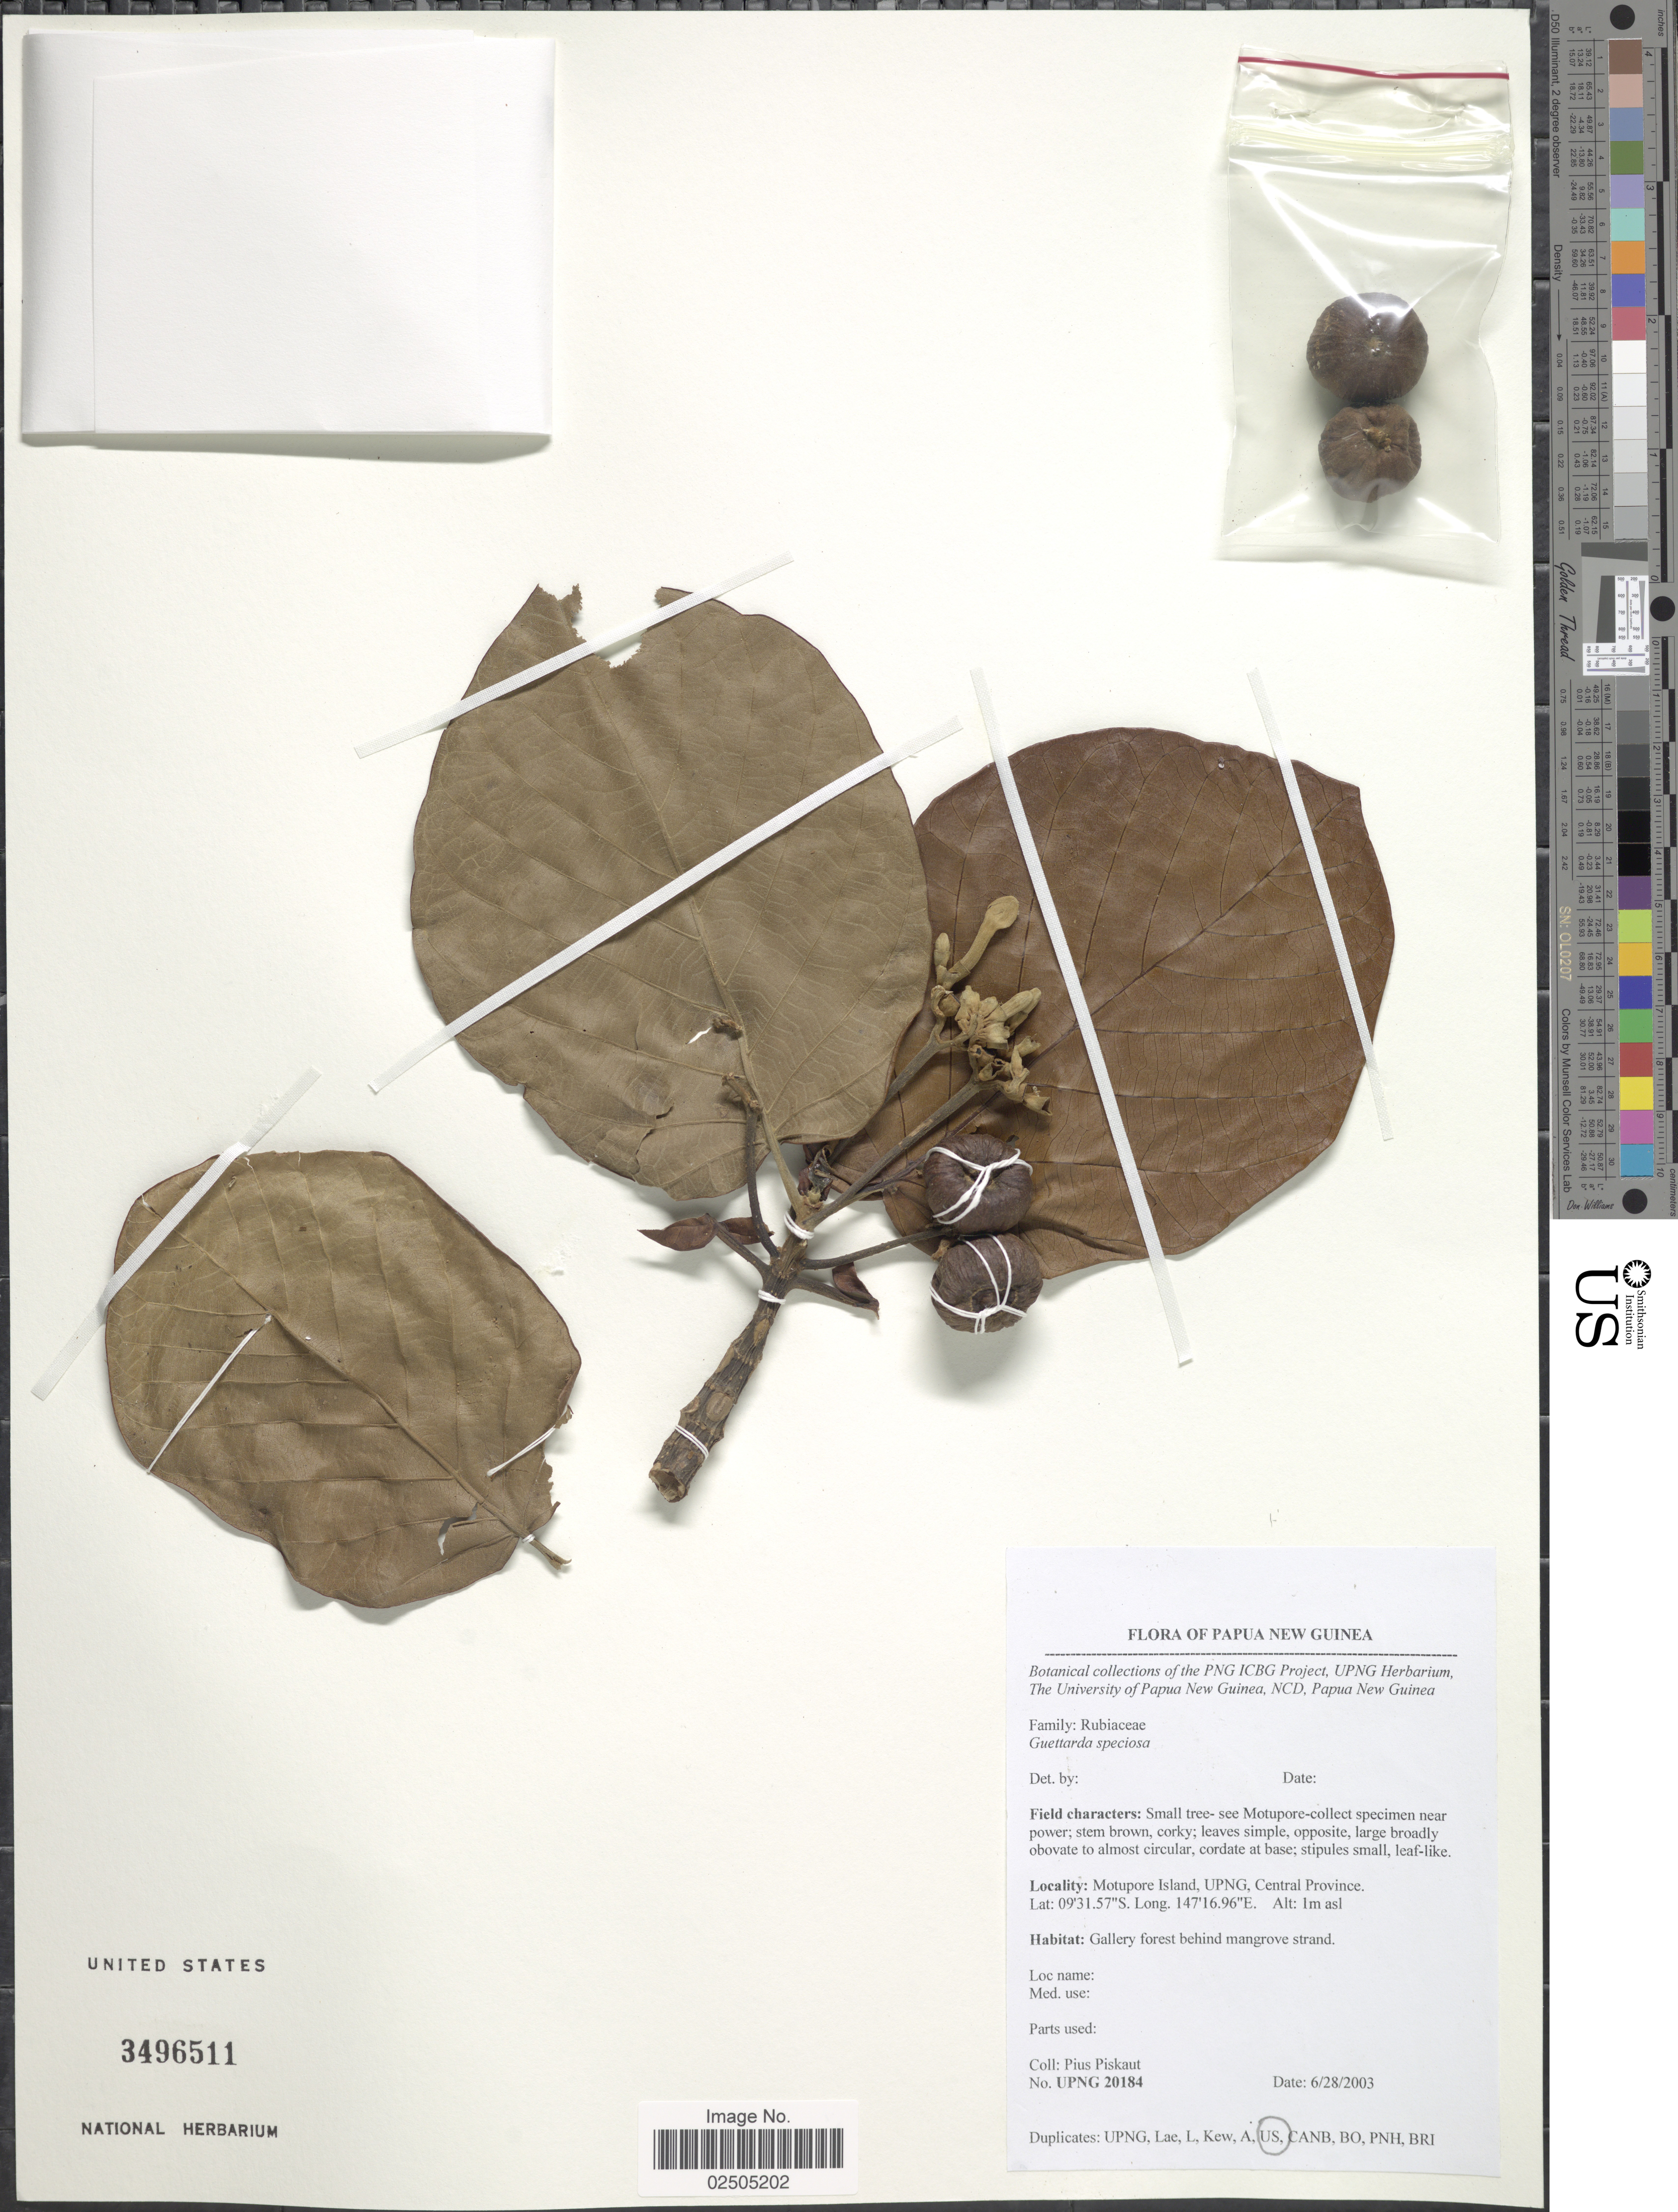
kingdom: Plantae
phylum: Tracheophyta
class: Magnoliopsida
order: Gentianales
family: Rubiaceae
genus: Guettarda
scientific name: Guettarda speciosa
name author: L.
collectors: P. Piskaut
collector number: UPNG20184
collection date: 2003-06-28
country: Papua New Guinea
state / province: Central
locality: Motupore Island, UPNG, Central Province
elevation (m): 1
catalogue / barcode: US 3496511